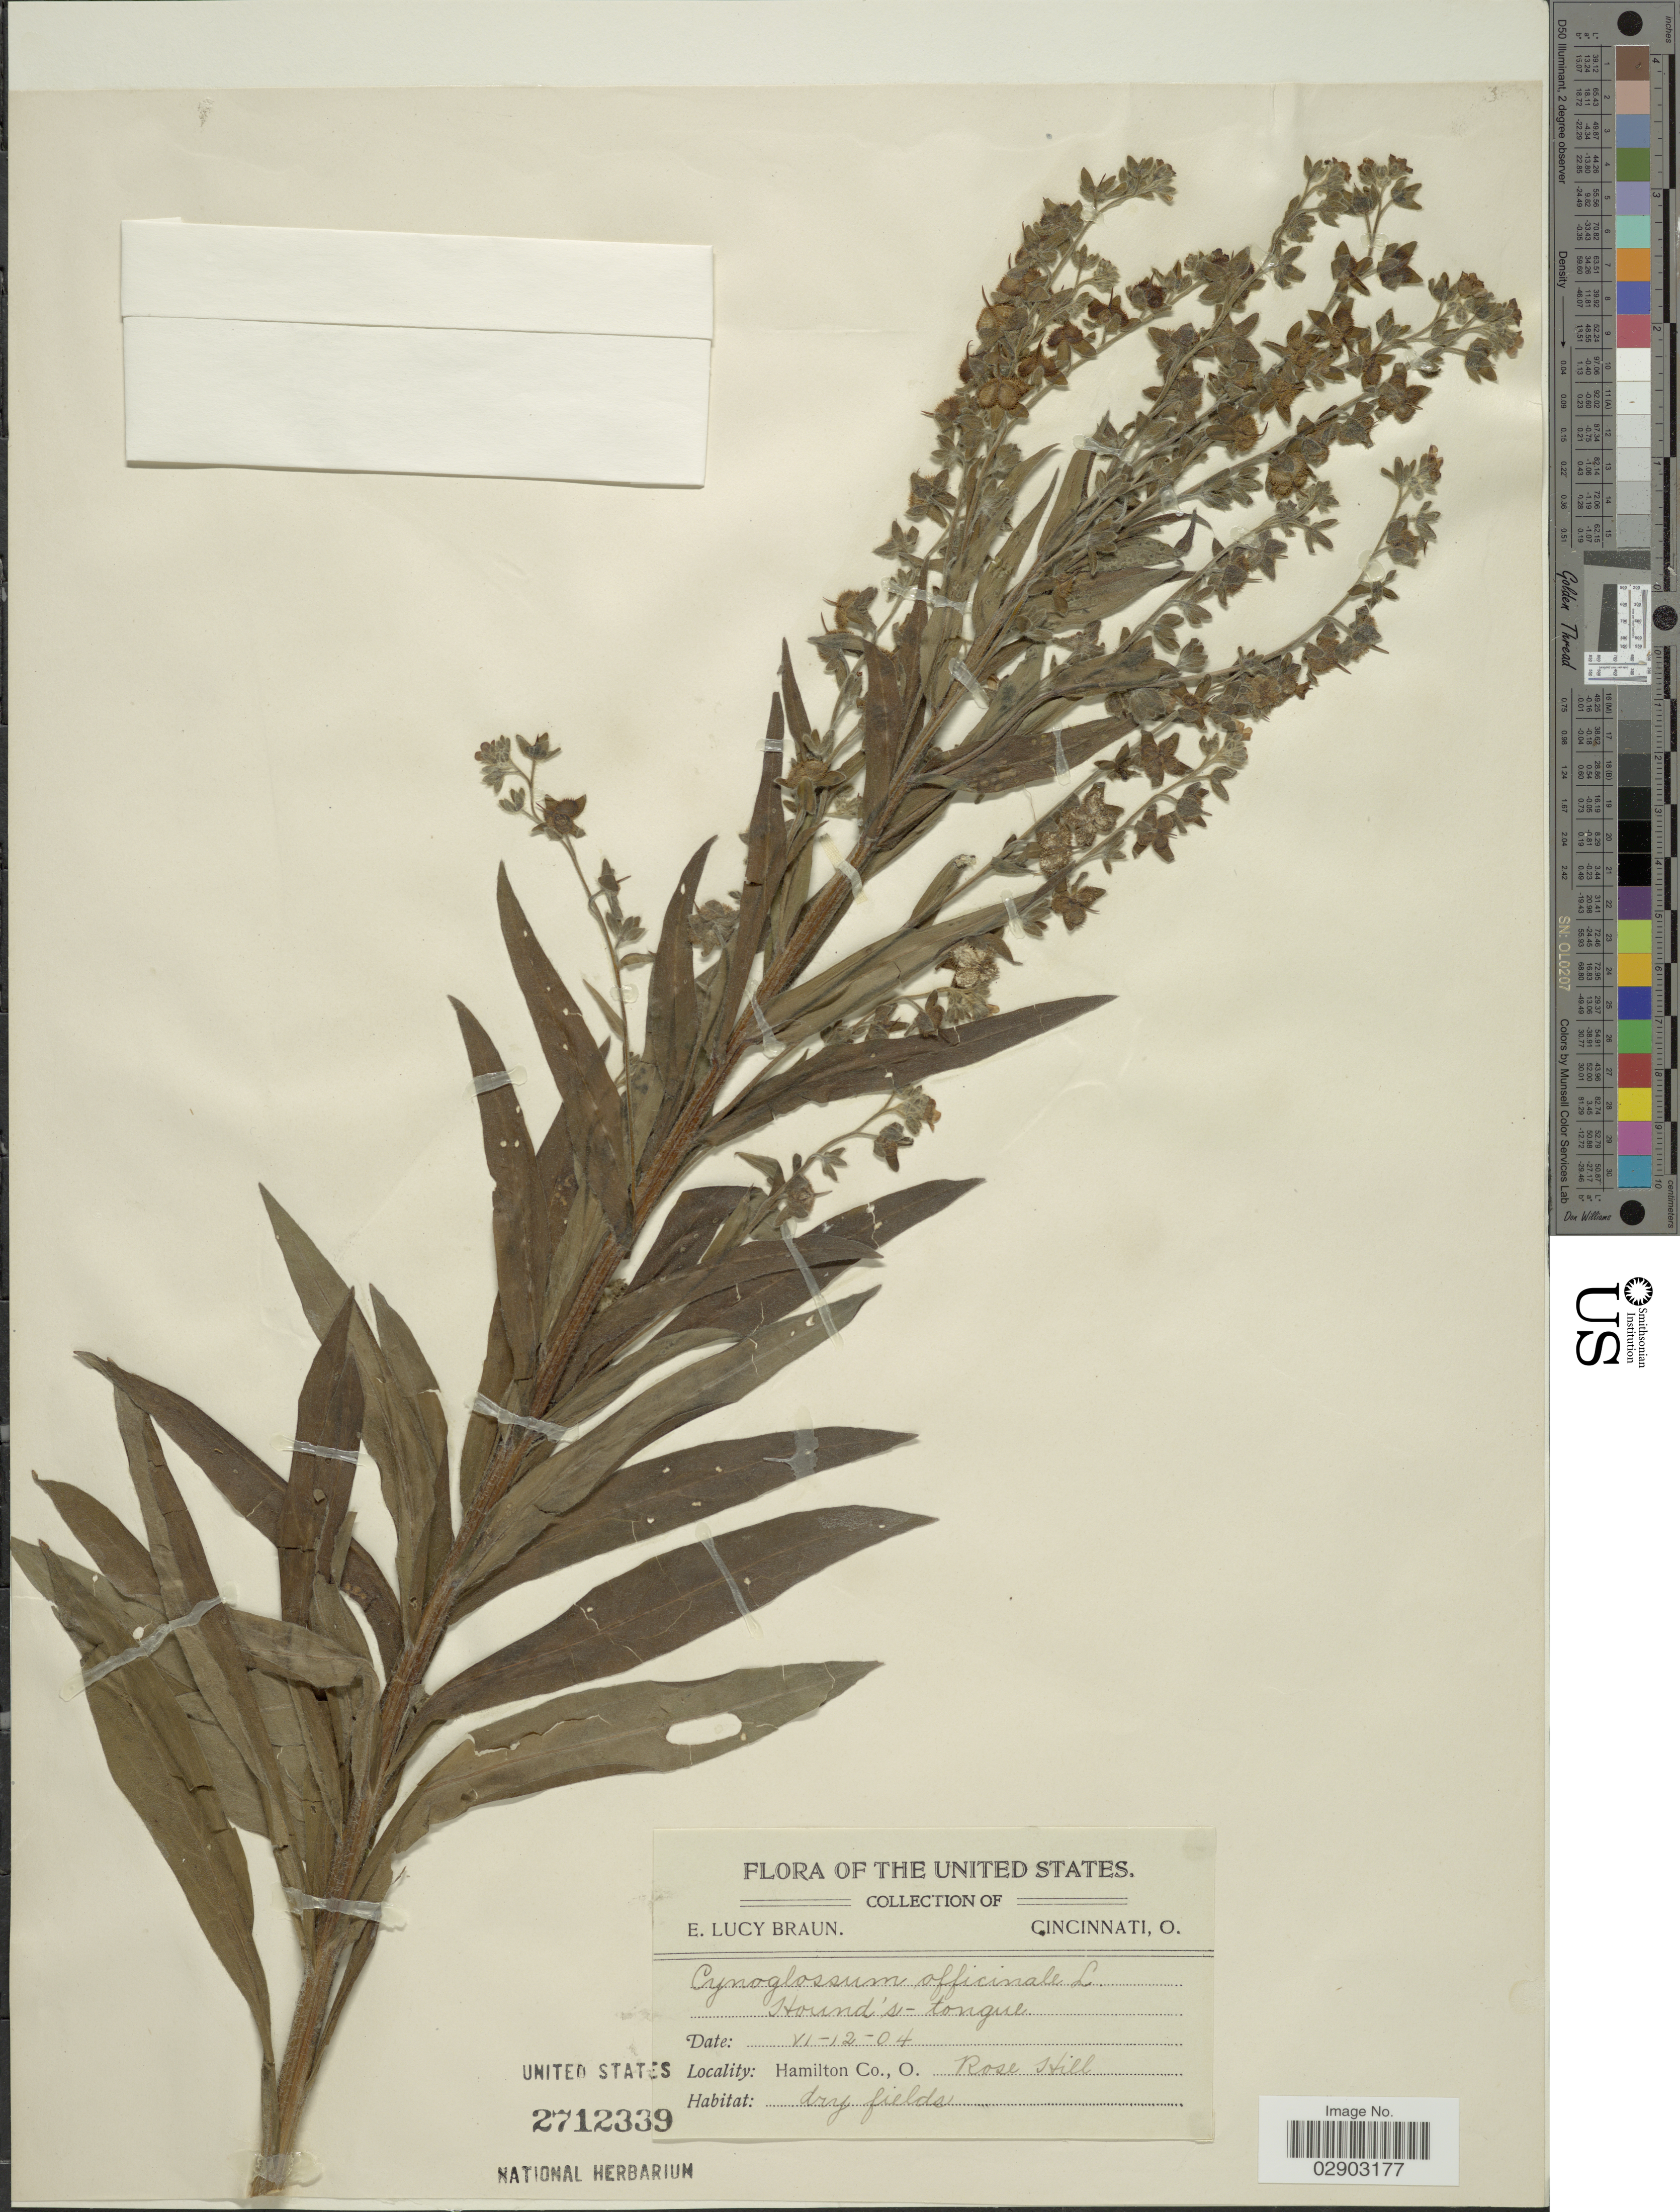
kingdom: Plantae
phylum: Tracheophyta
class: Magnoliopsida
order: Boraginales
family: Boraginaceae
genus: Cynoglossum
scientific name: Cynoglossum officinale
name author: L.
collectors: E. L. Braun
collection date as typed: Transcribed d/m/y: 12/6/4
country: United States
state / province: Ohio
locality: Hamilton Co., O. Rose Hill.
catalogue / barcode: US 2712339